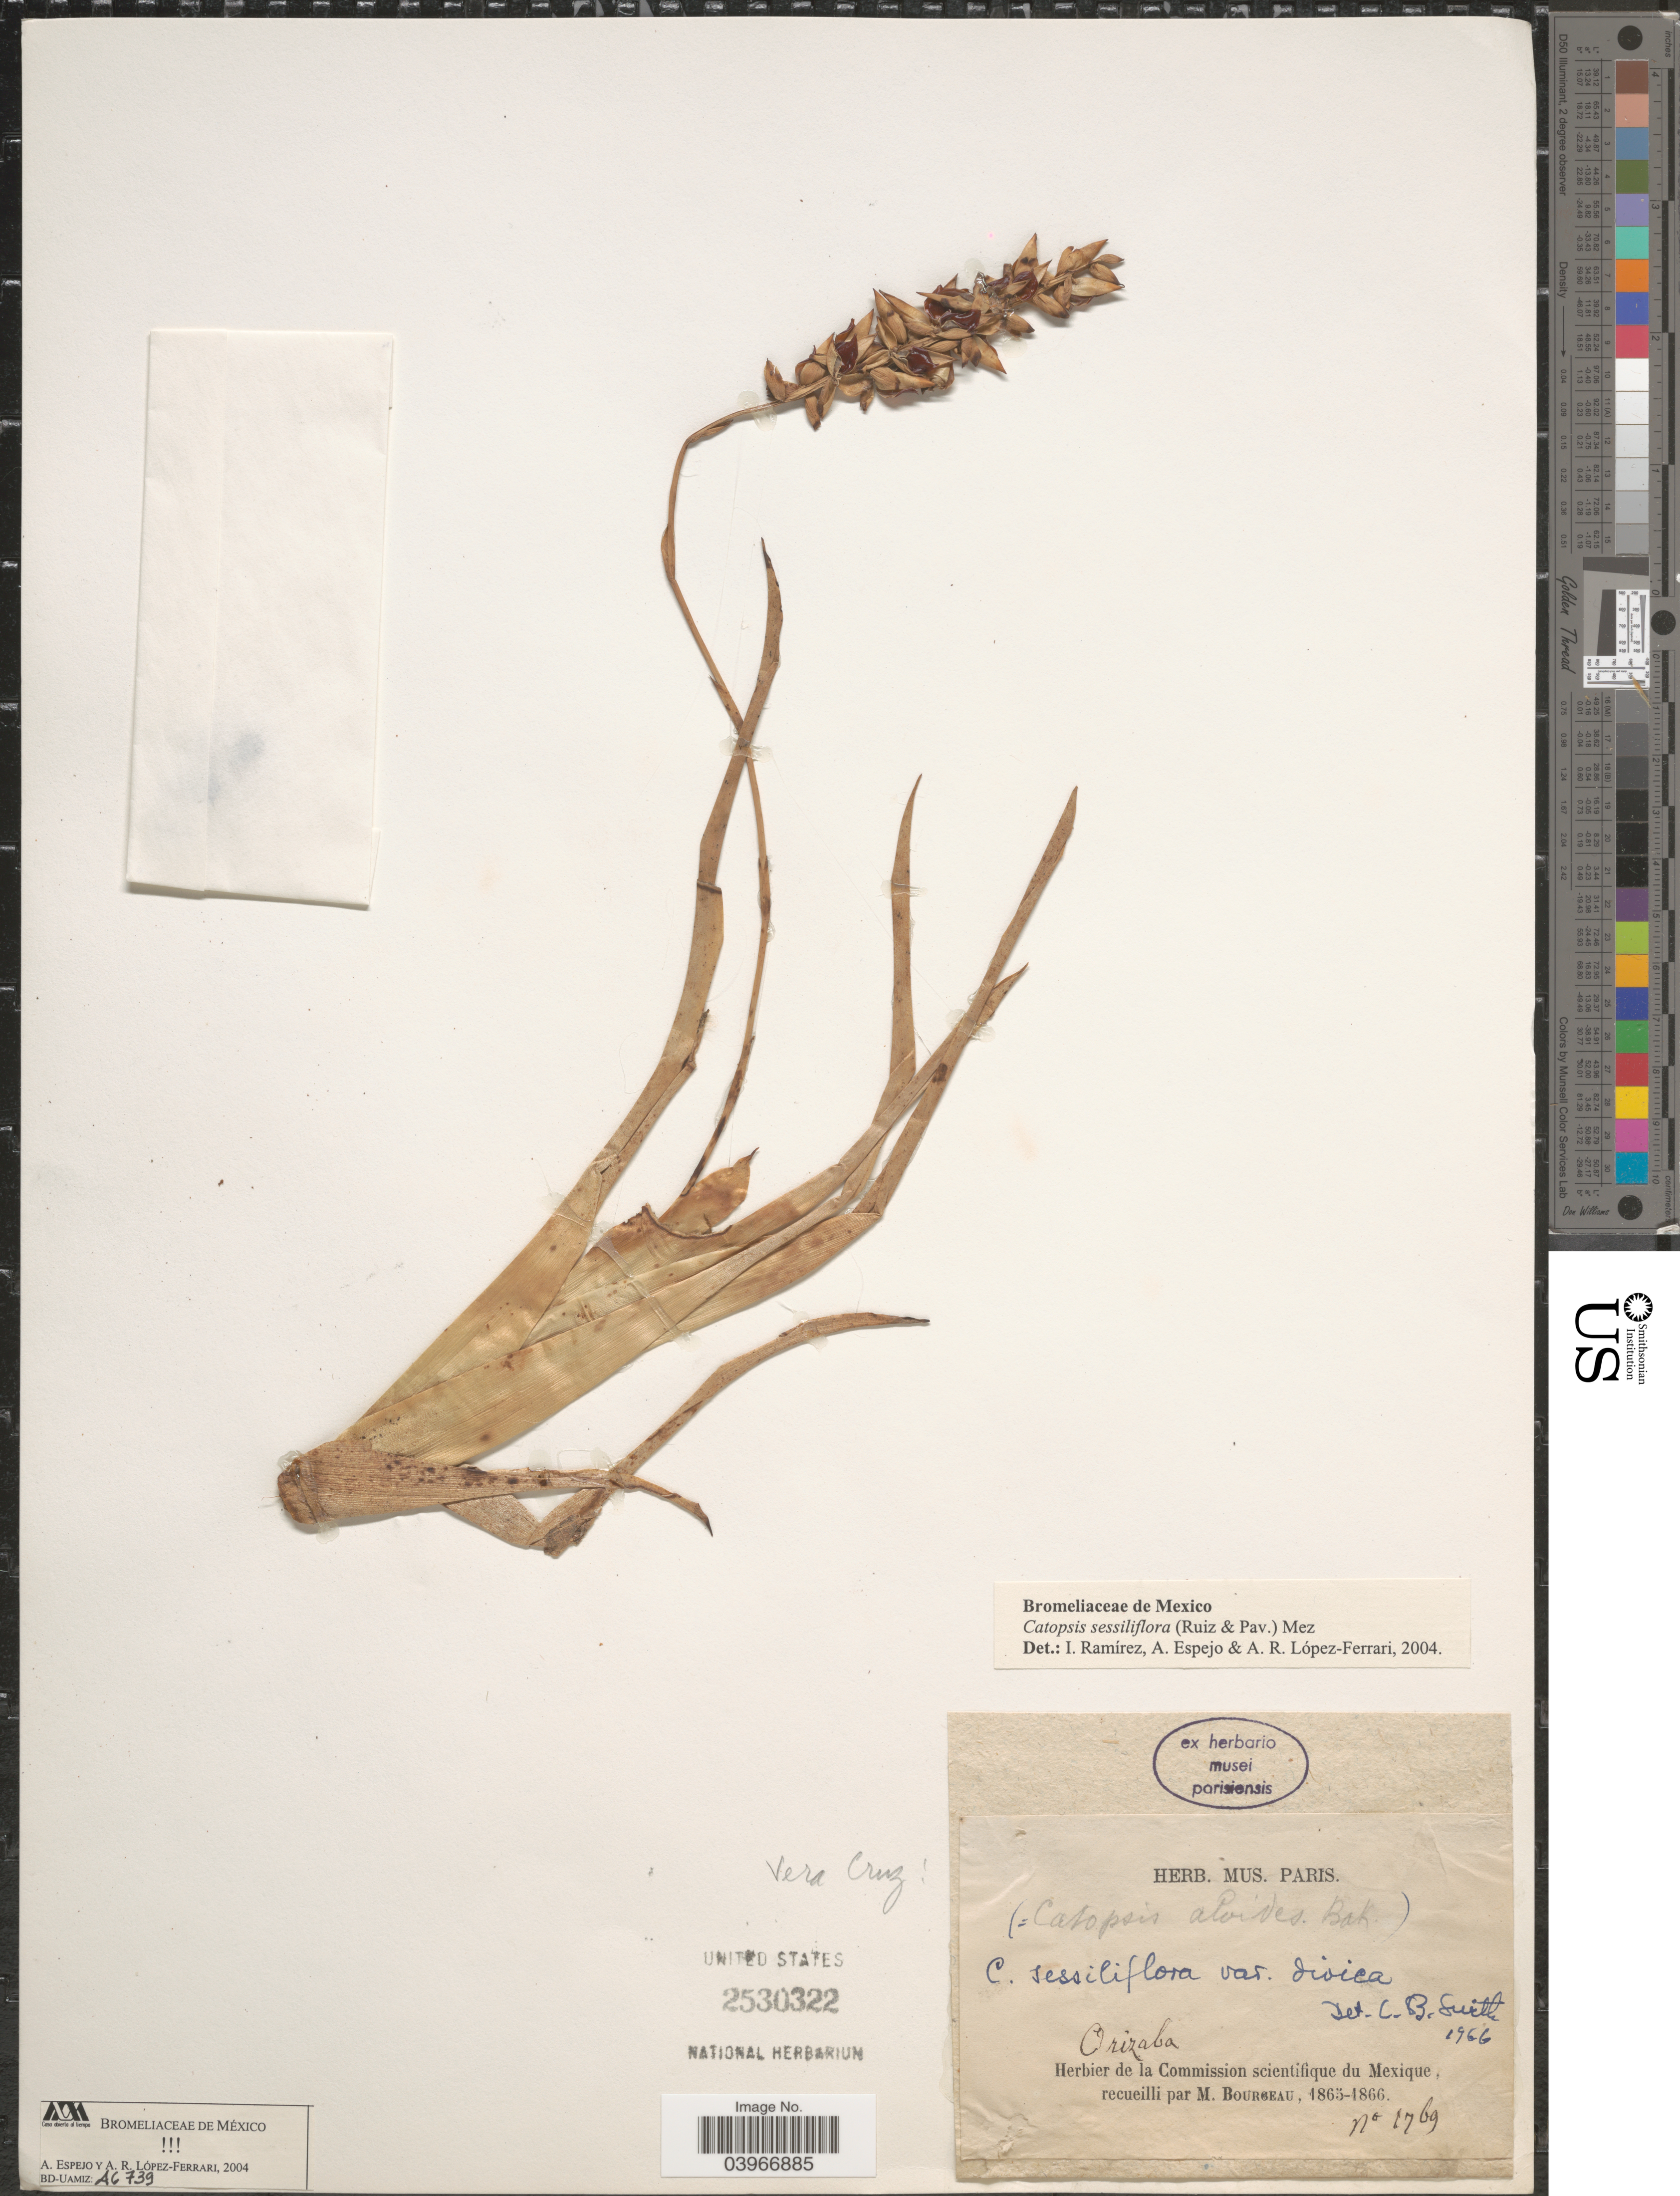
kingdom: Plantae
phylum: Tracheophyta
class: Liliopsida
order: Poales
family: Bromeliaceae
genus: Catopsis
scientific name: Catopsis sessiliflora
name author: (Ruiz & Pav.) Mez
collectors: M. Bourgeau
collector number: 1769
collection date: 1865/1866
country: Mexico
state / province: Veracruz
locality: Orizaba.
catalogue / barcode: US 2530322